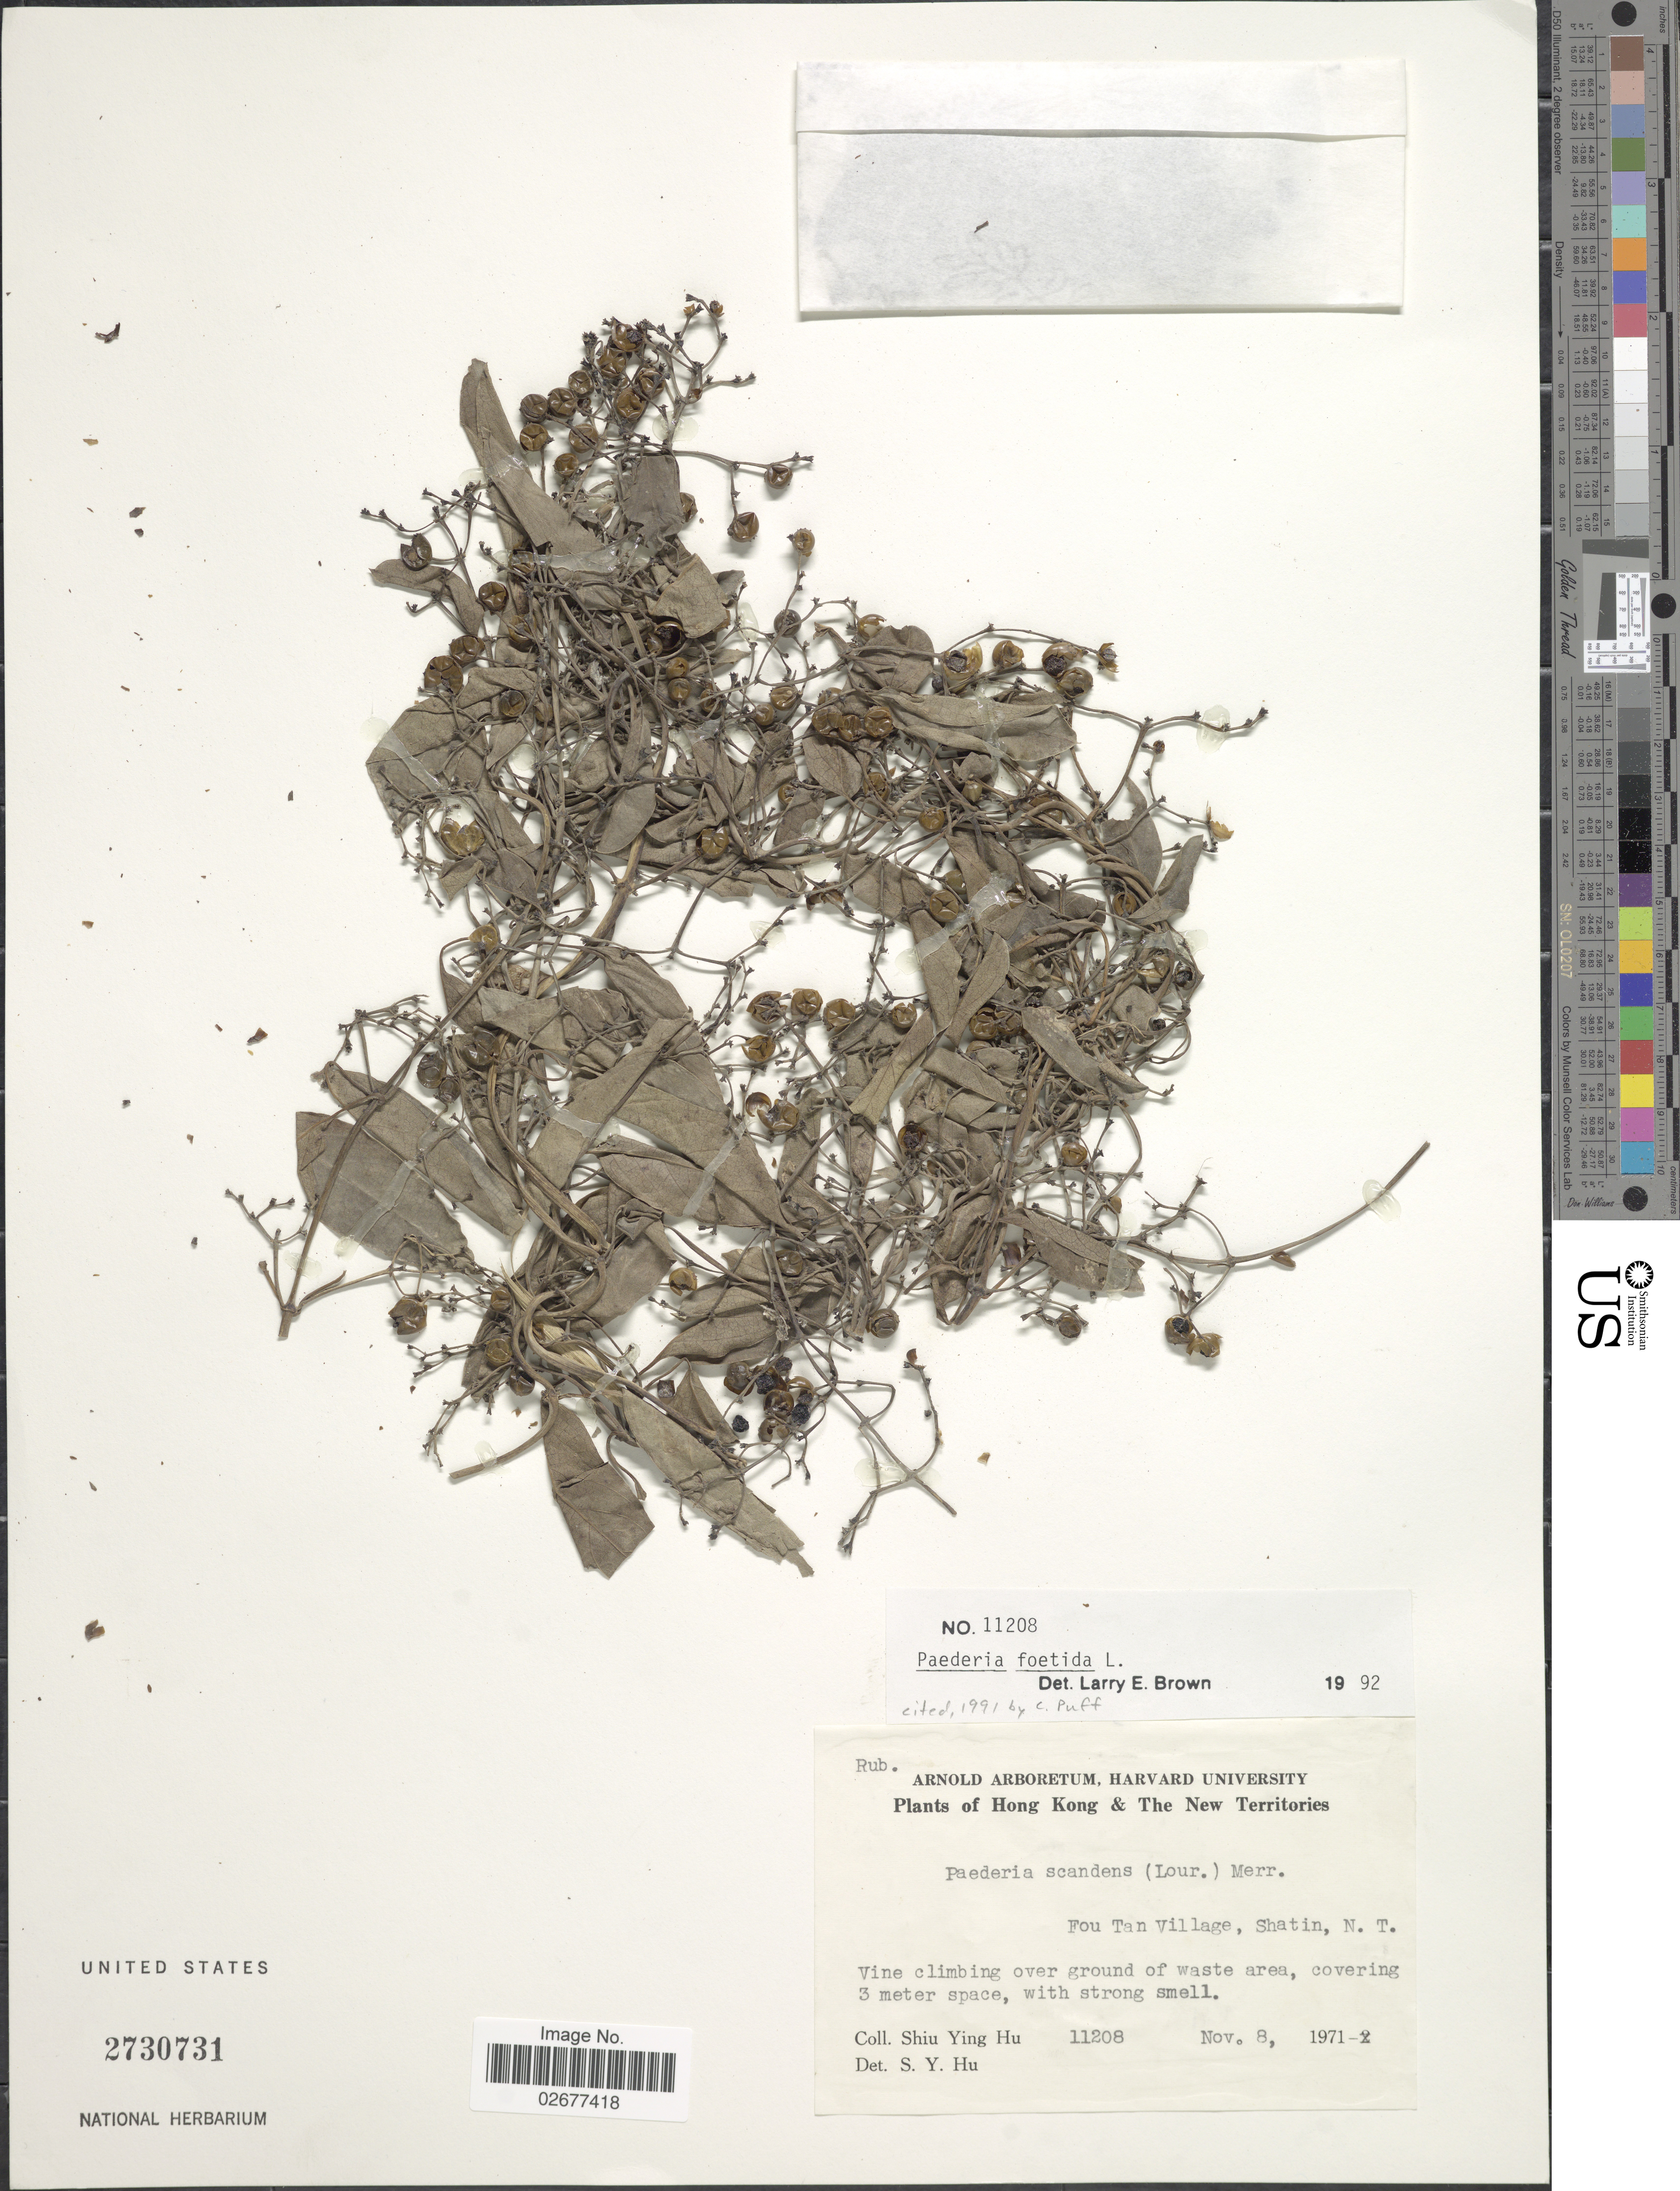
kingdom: Plantae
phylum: Tracheophyta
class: Magnoliopsida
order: Gentianales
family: Rubiaceae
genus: Paederia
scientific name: Paederia foetida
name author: L.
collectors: S. Y. Hu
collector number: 11208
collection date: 1971-11-08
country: China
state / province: Hong Kong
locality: Fou Tan Village, Shatin, N. T.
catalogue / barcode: US 2730731